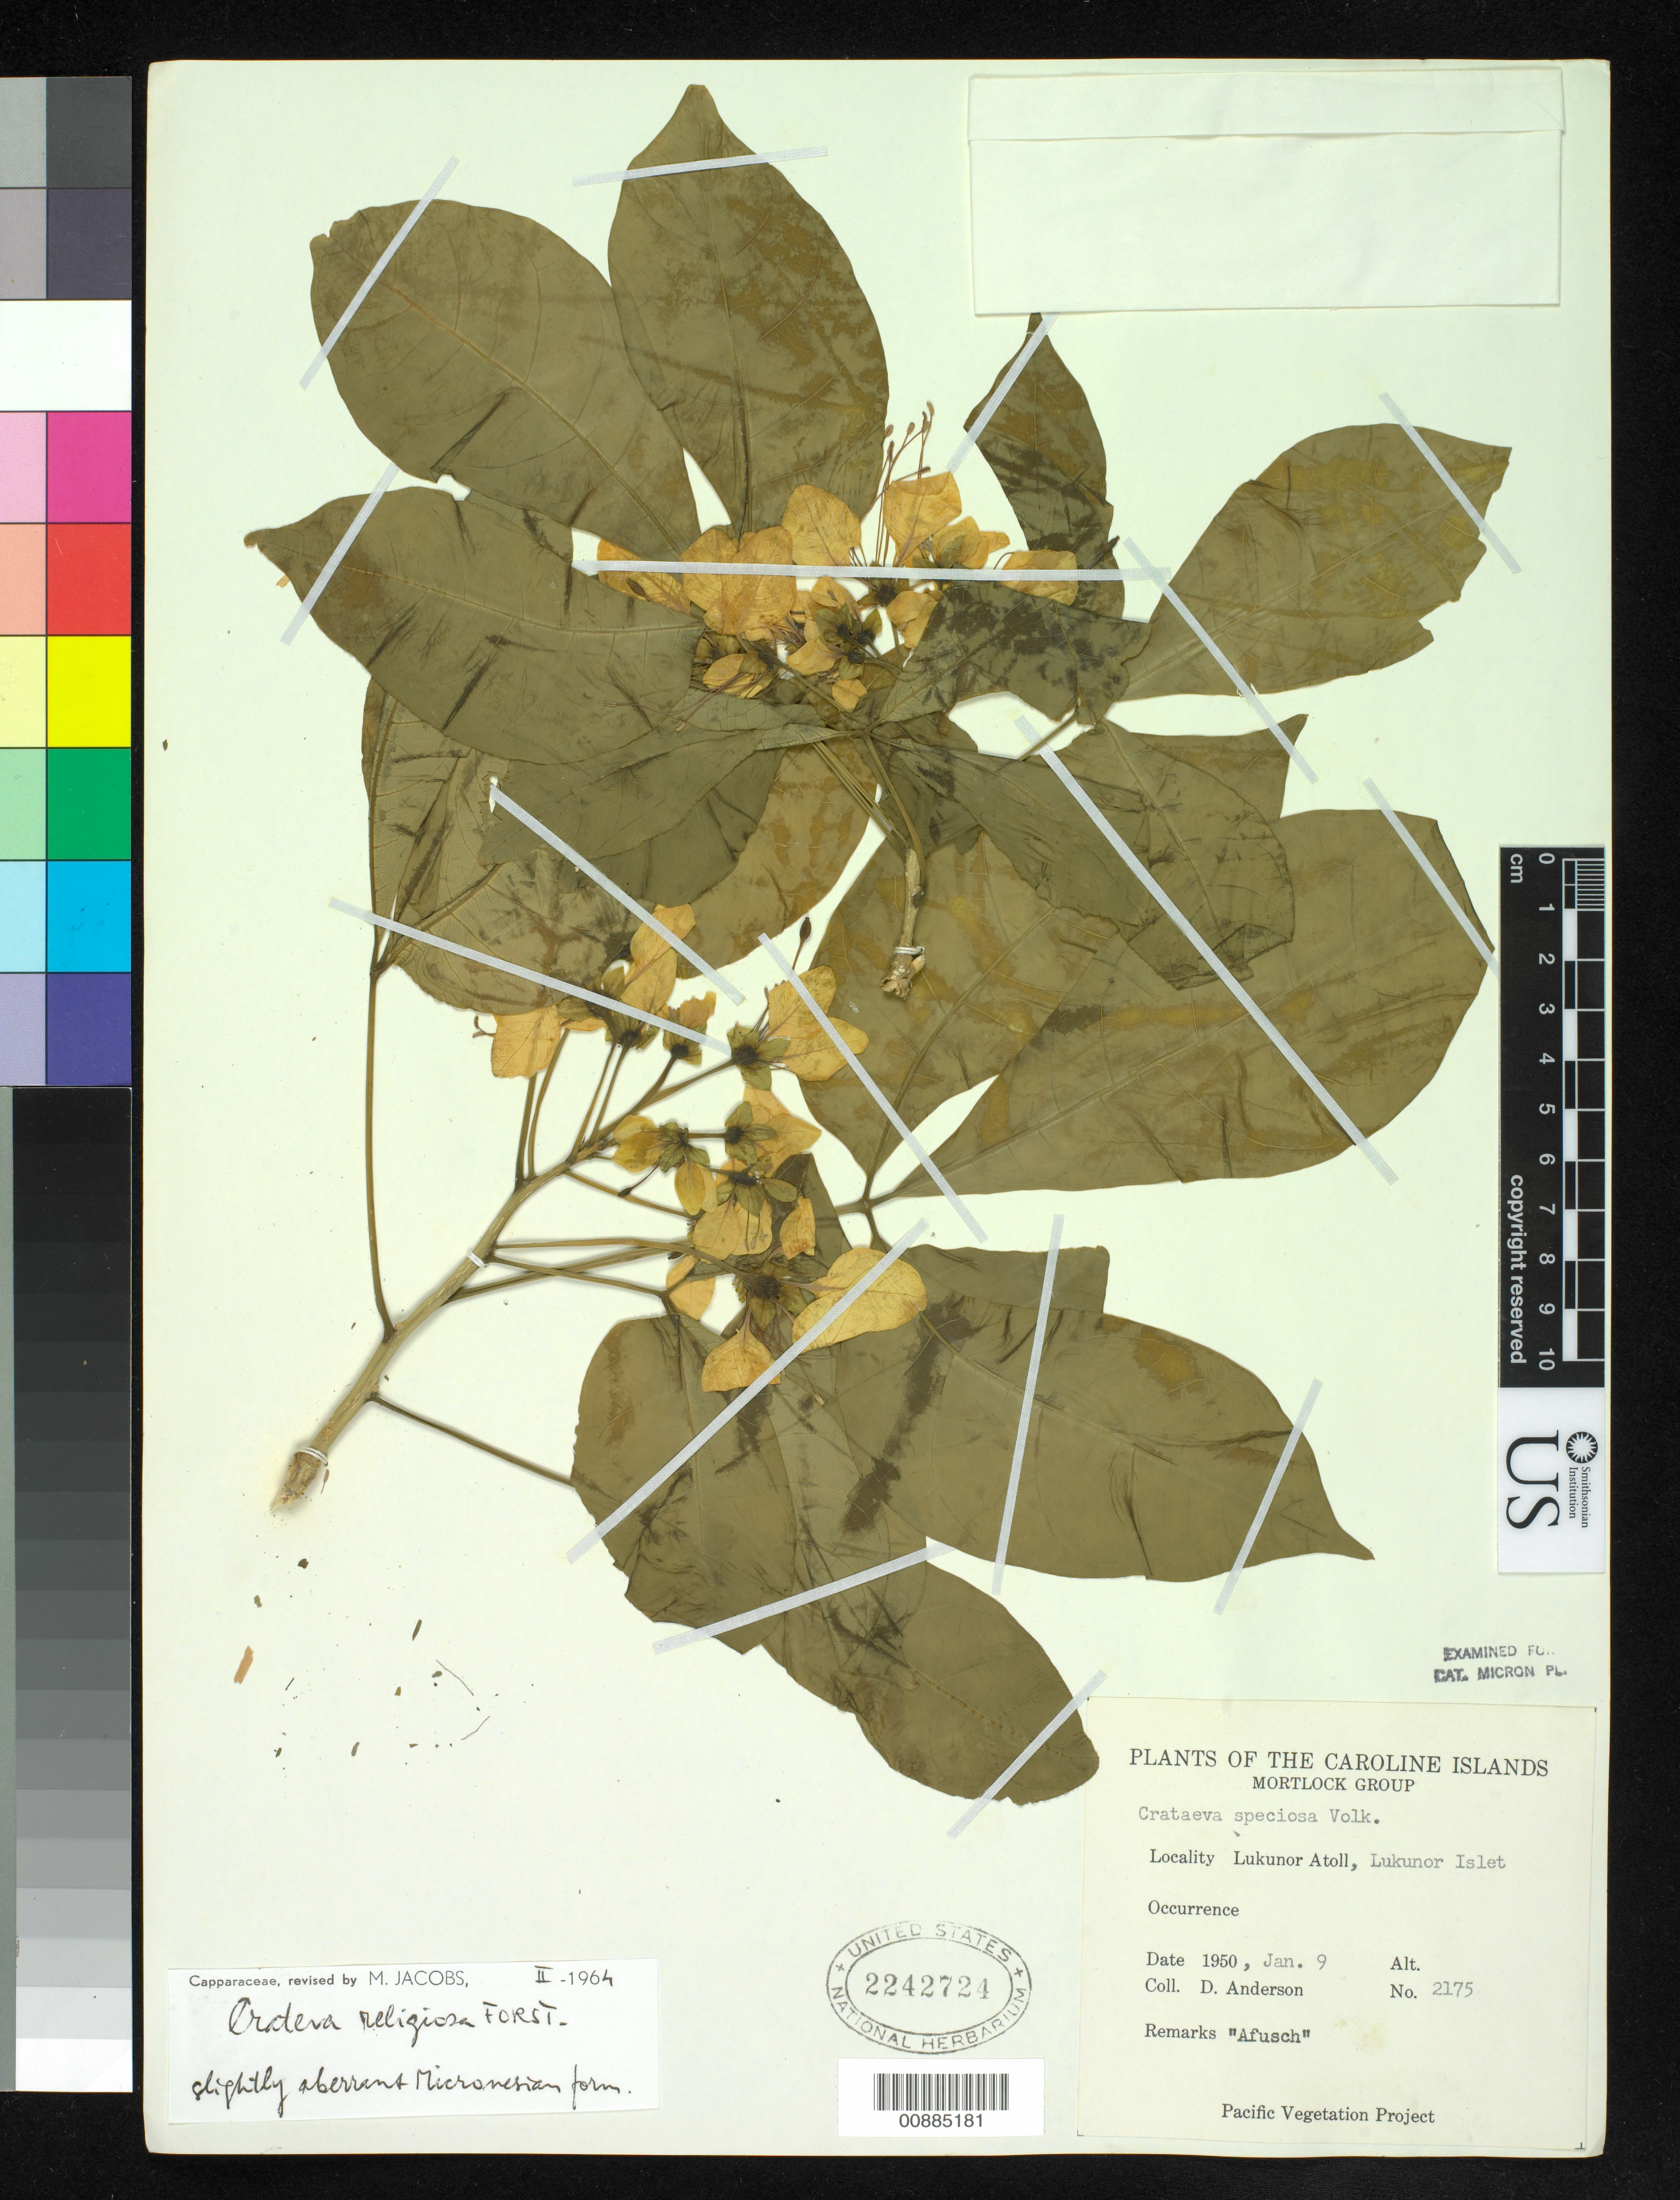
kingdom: Plantae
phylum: Tracheophyta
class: Magnoliopsida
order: Brassicales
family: Capparaceae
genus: Crateva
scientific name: Crateva speciosa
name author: Volkens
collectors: D. Anderson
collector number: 2175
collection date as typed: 09 Jan 1950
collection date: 1950-01-09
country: Micronesia, Federated States of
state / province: Truk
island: Lukunor Atoll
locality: Lukunor Islet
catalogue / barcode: US 2242724